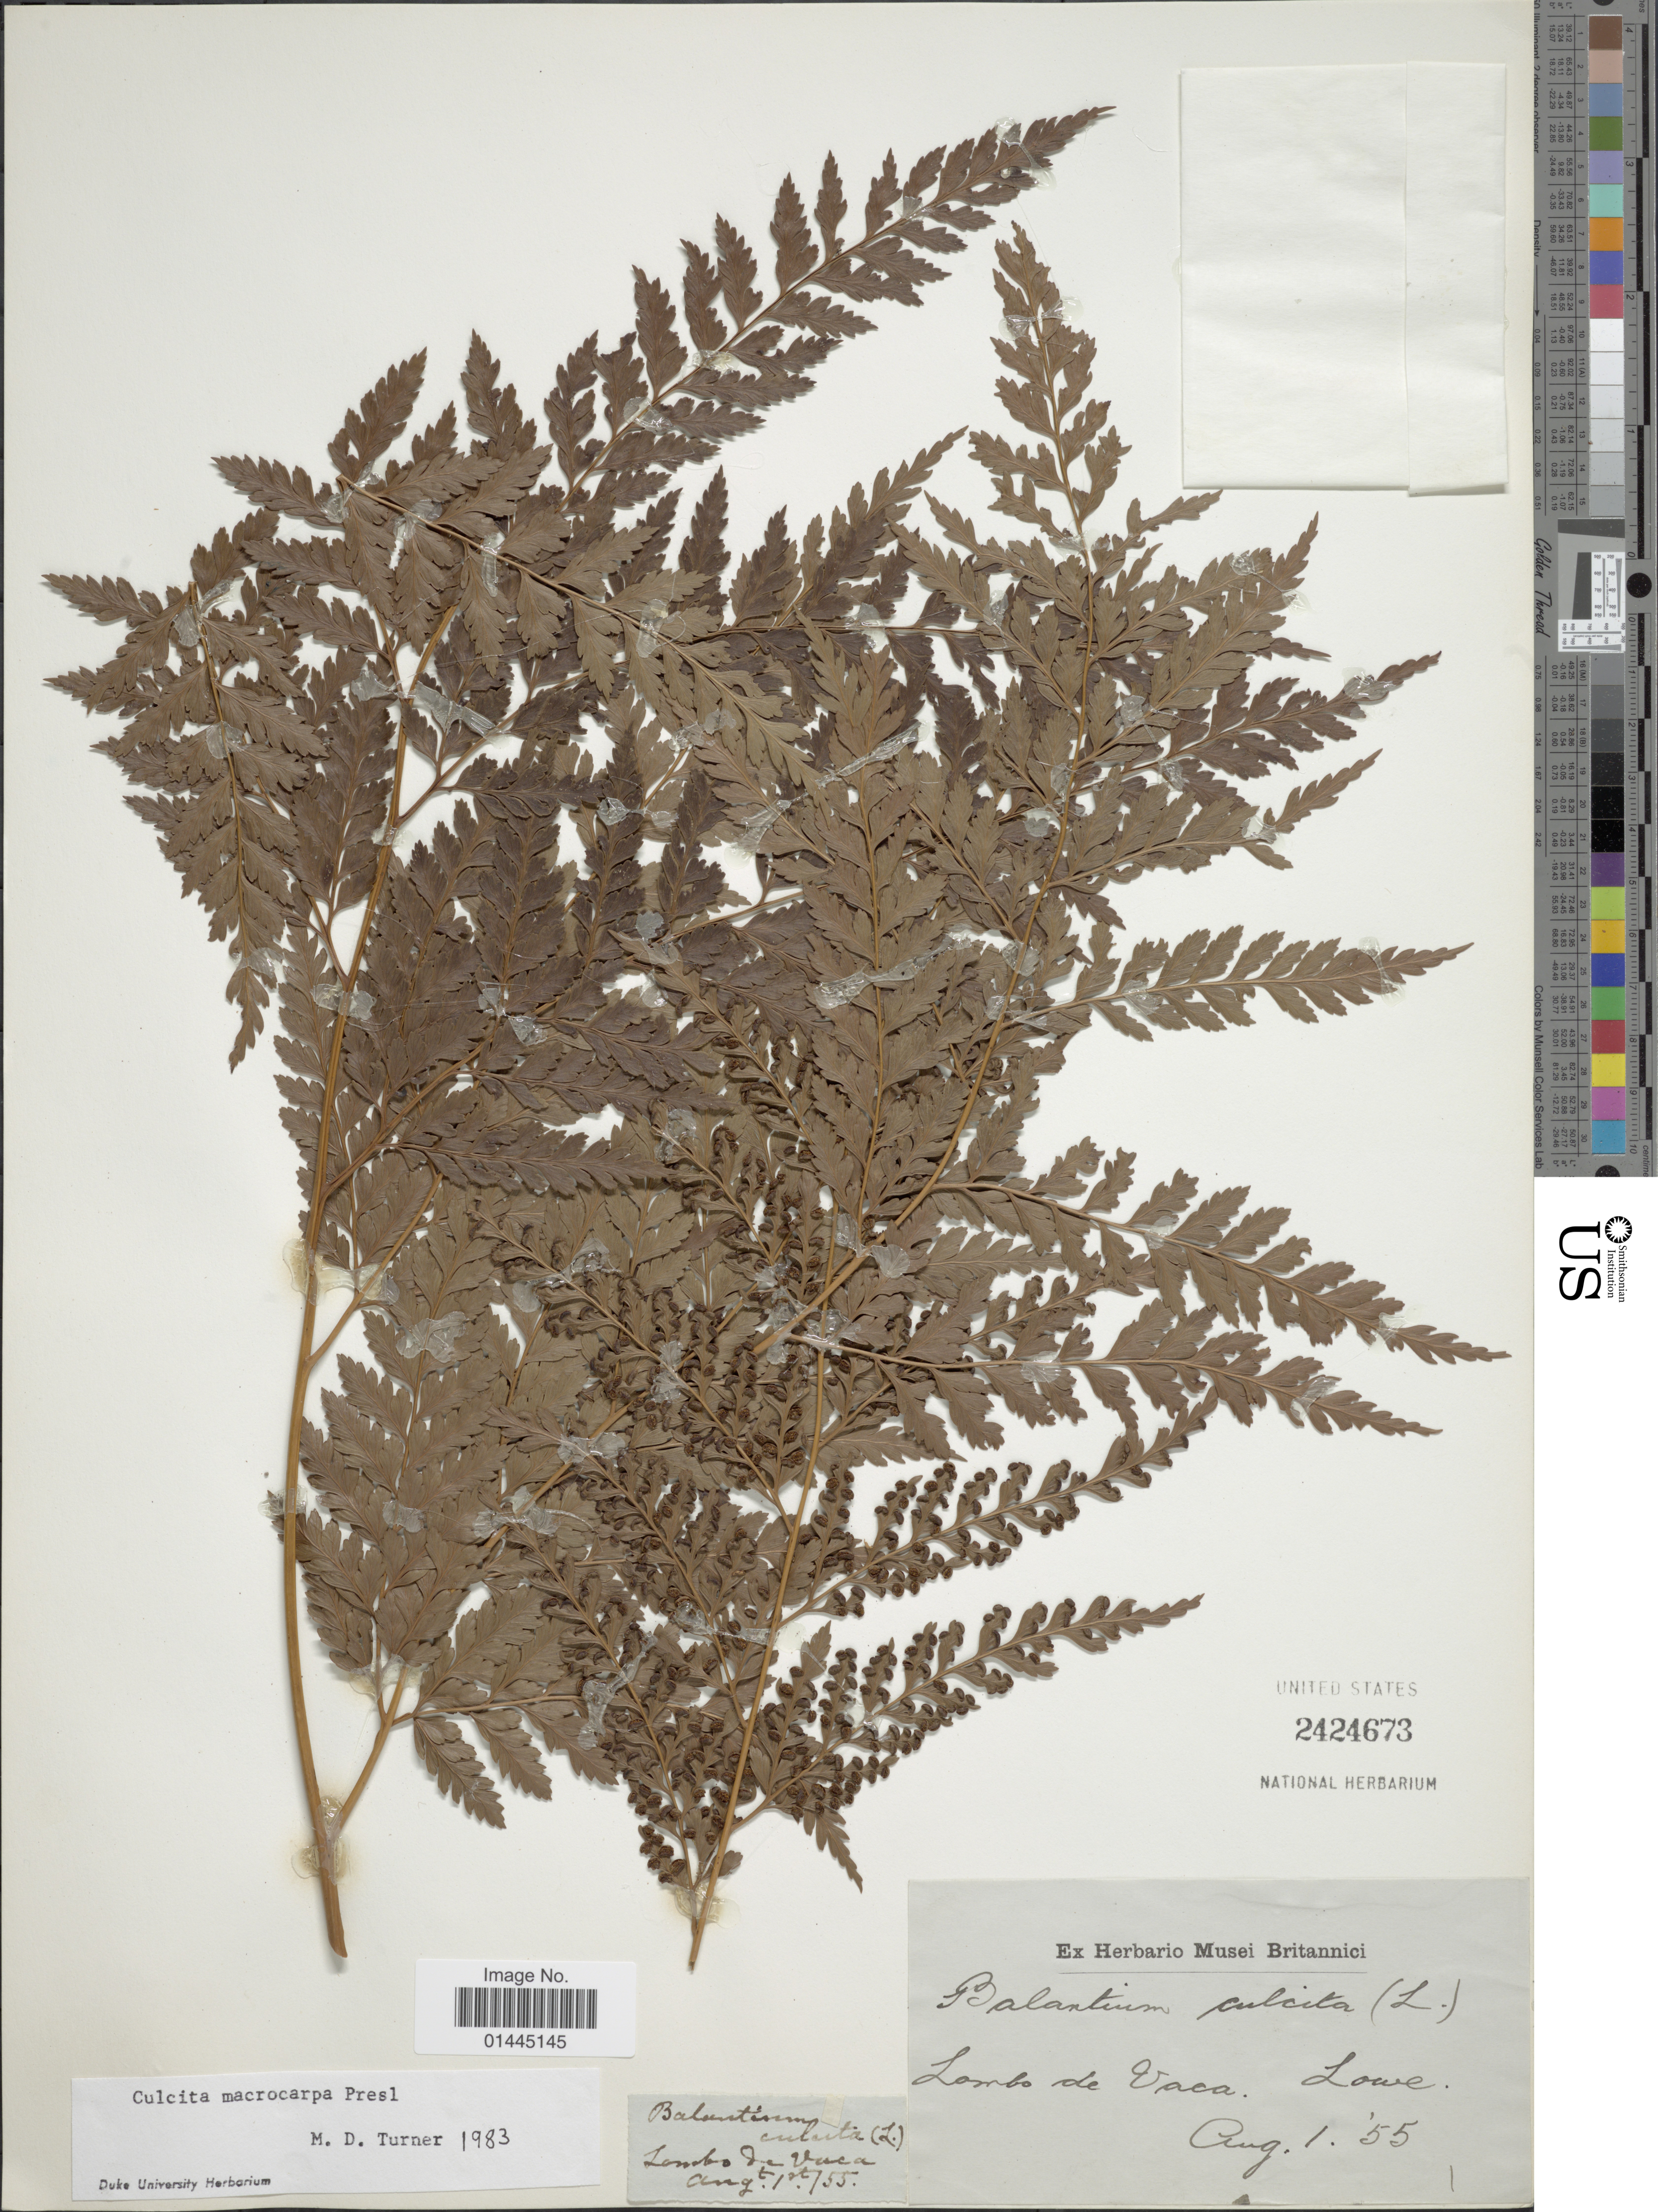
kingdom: Plantae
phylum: Tracheophyta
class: Polypodiopsida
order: Cyatheales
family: Culcitaceae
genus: Culcita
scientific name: Culcita macrocarpa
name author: C. Presl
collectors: -- Lowe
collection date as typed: Transcribed d/m/y: 1/8/55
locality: Lombo de Vaca.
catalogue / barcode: US 2424673